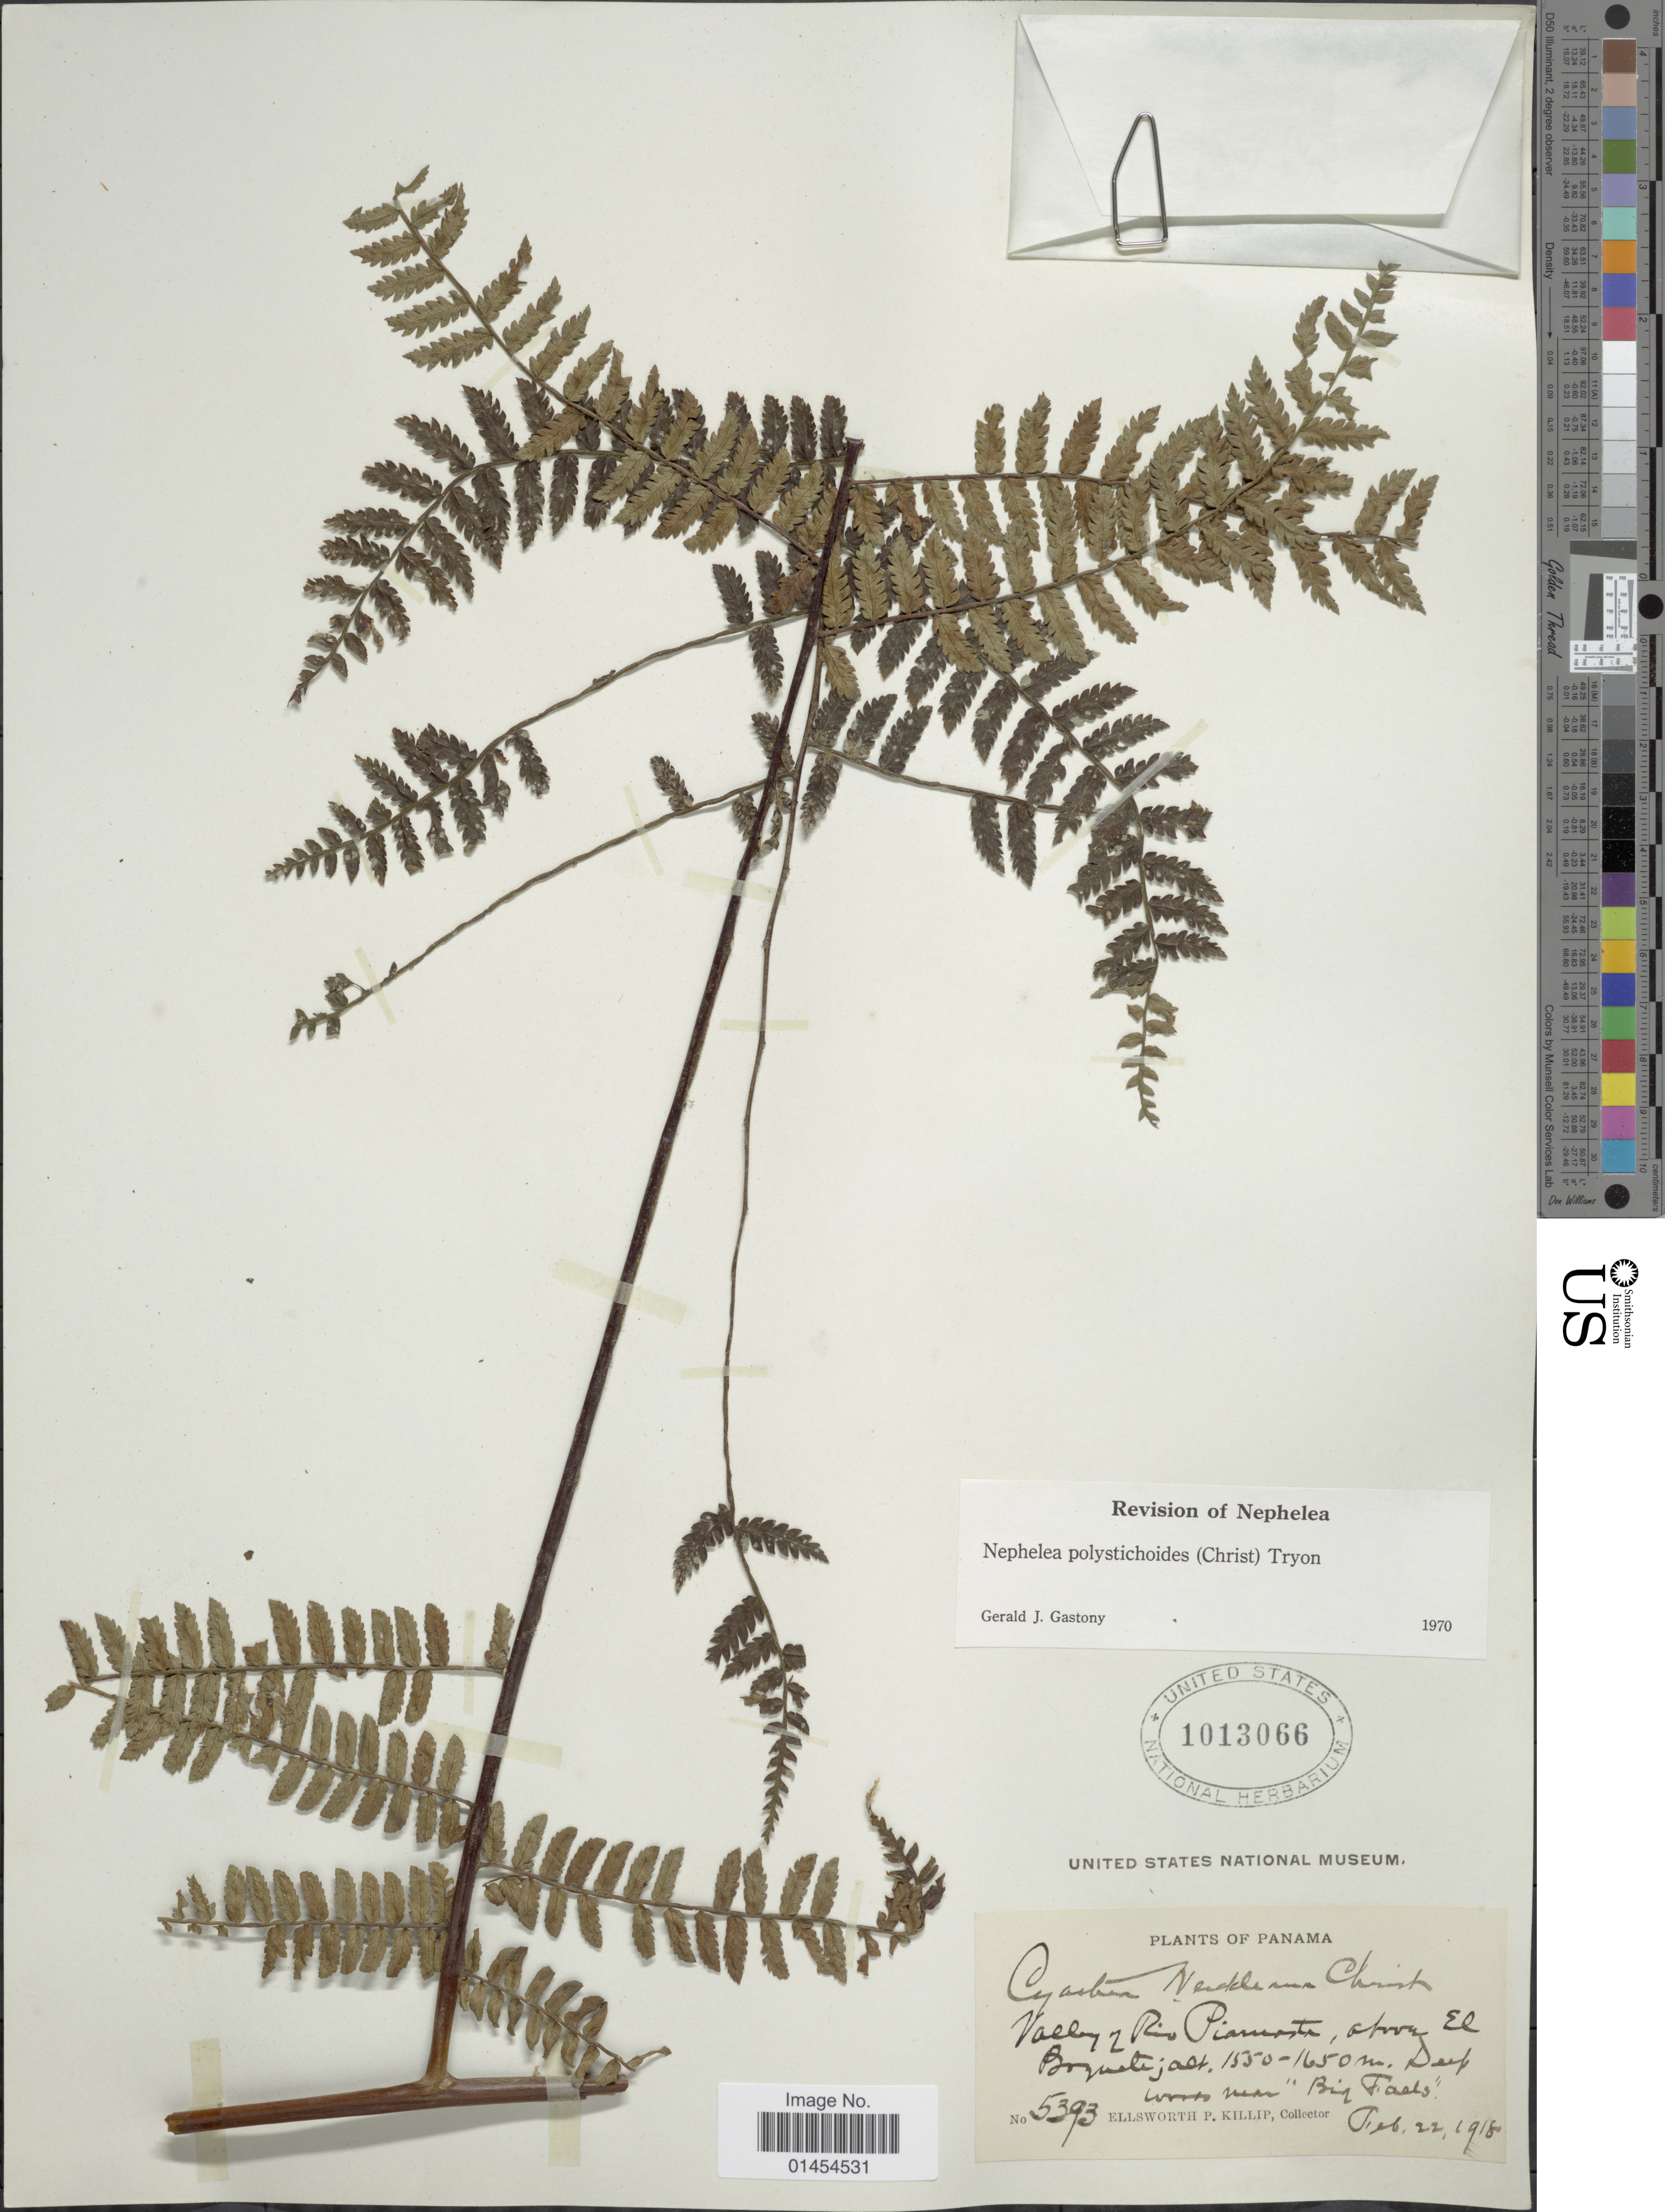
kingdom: Plantae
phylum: Tracheophyta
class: Polypodiopsida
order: Cyatheales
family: Cyatheaceae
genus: Alsophila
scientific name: Alsophila polystichoides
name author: Christ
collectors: E. P. Killip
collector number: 5393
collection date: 1918-02-22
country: Panama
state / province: Chiriqui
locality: Valley of Rio Piarnasta, above El Boquete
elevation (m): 1550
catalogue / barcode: US 1013066